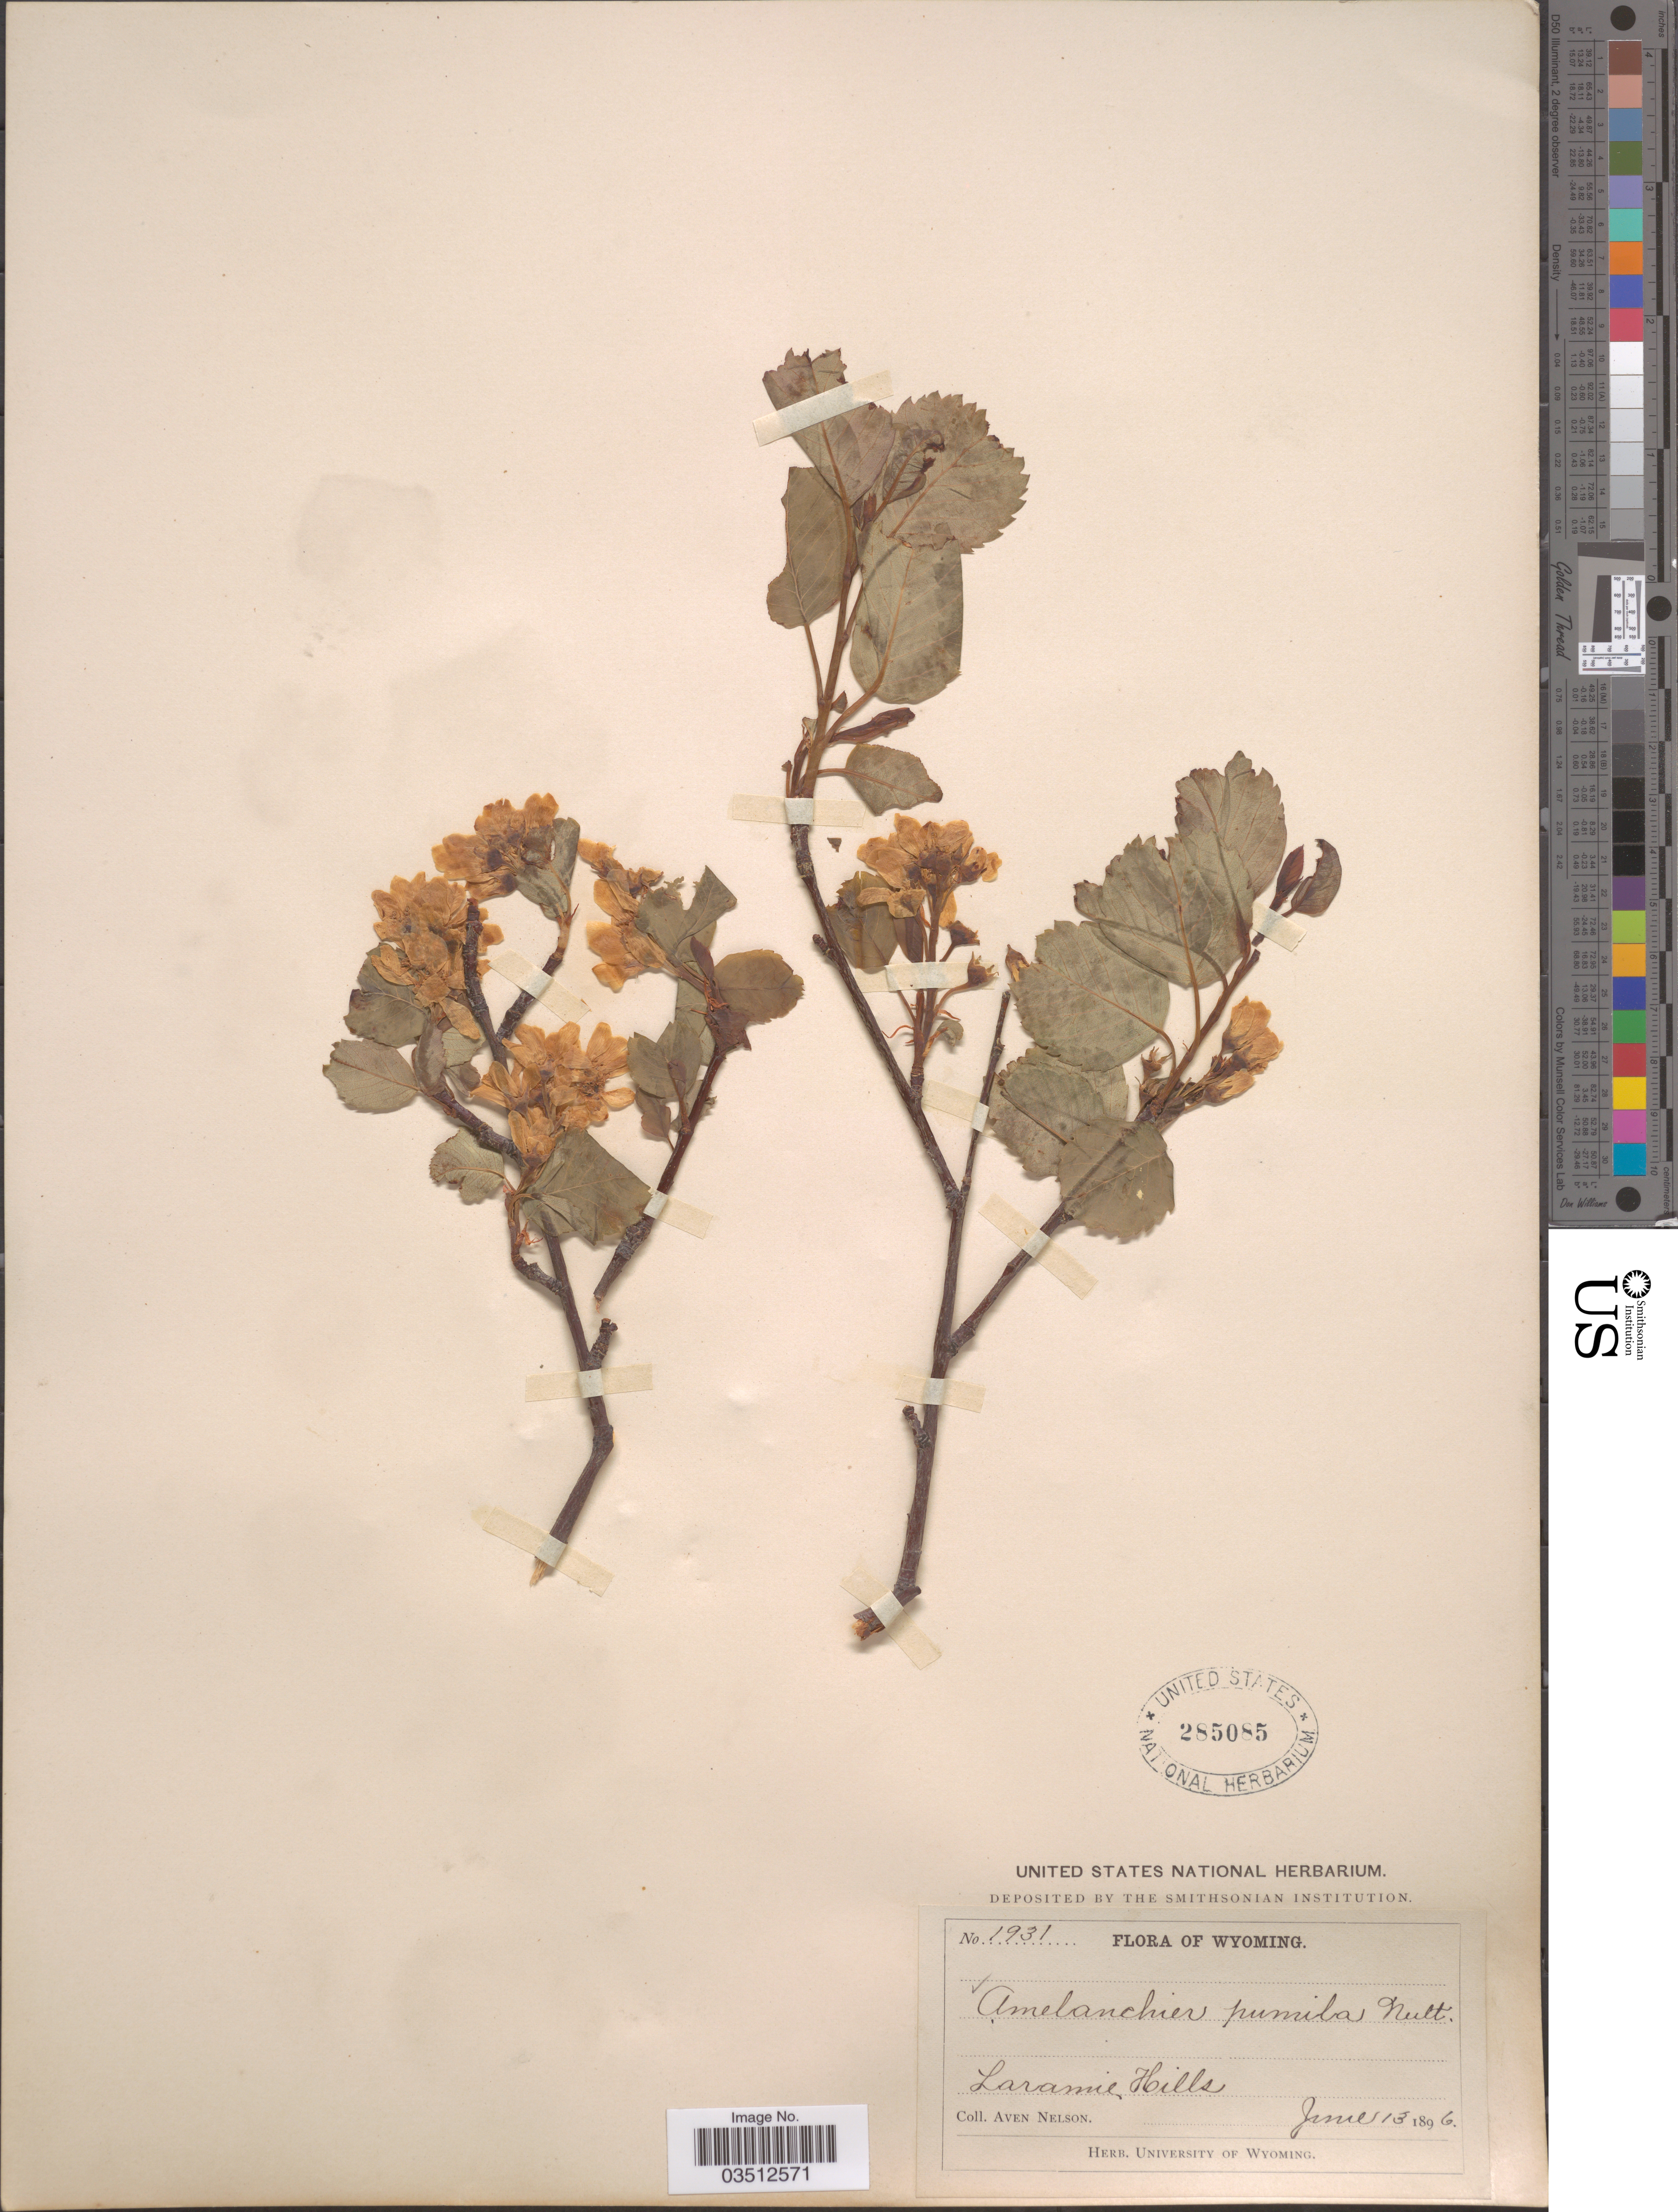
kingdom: Plantae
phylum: Tracheophyta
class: Magnoliopsida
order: Rosales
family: Rosaceae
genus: Amelanchier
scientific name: Amelanchier pumila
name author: (Nutt.) M. Roem.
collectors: A. Nelson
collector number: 1931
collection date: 1896-06-13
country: United States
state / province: Wyoming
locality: Laramie Hills.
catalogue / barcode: US 285085